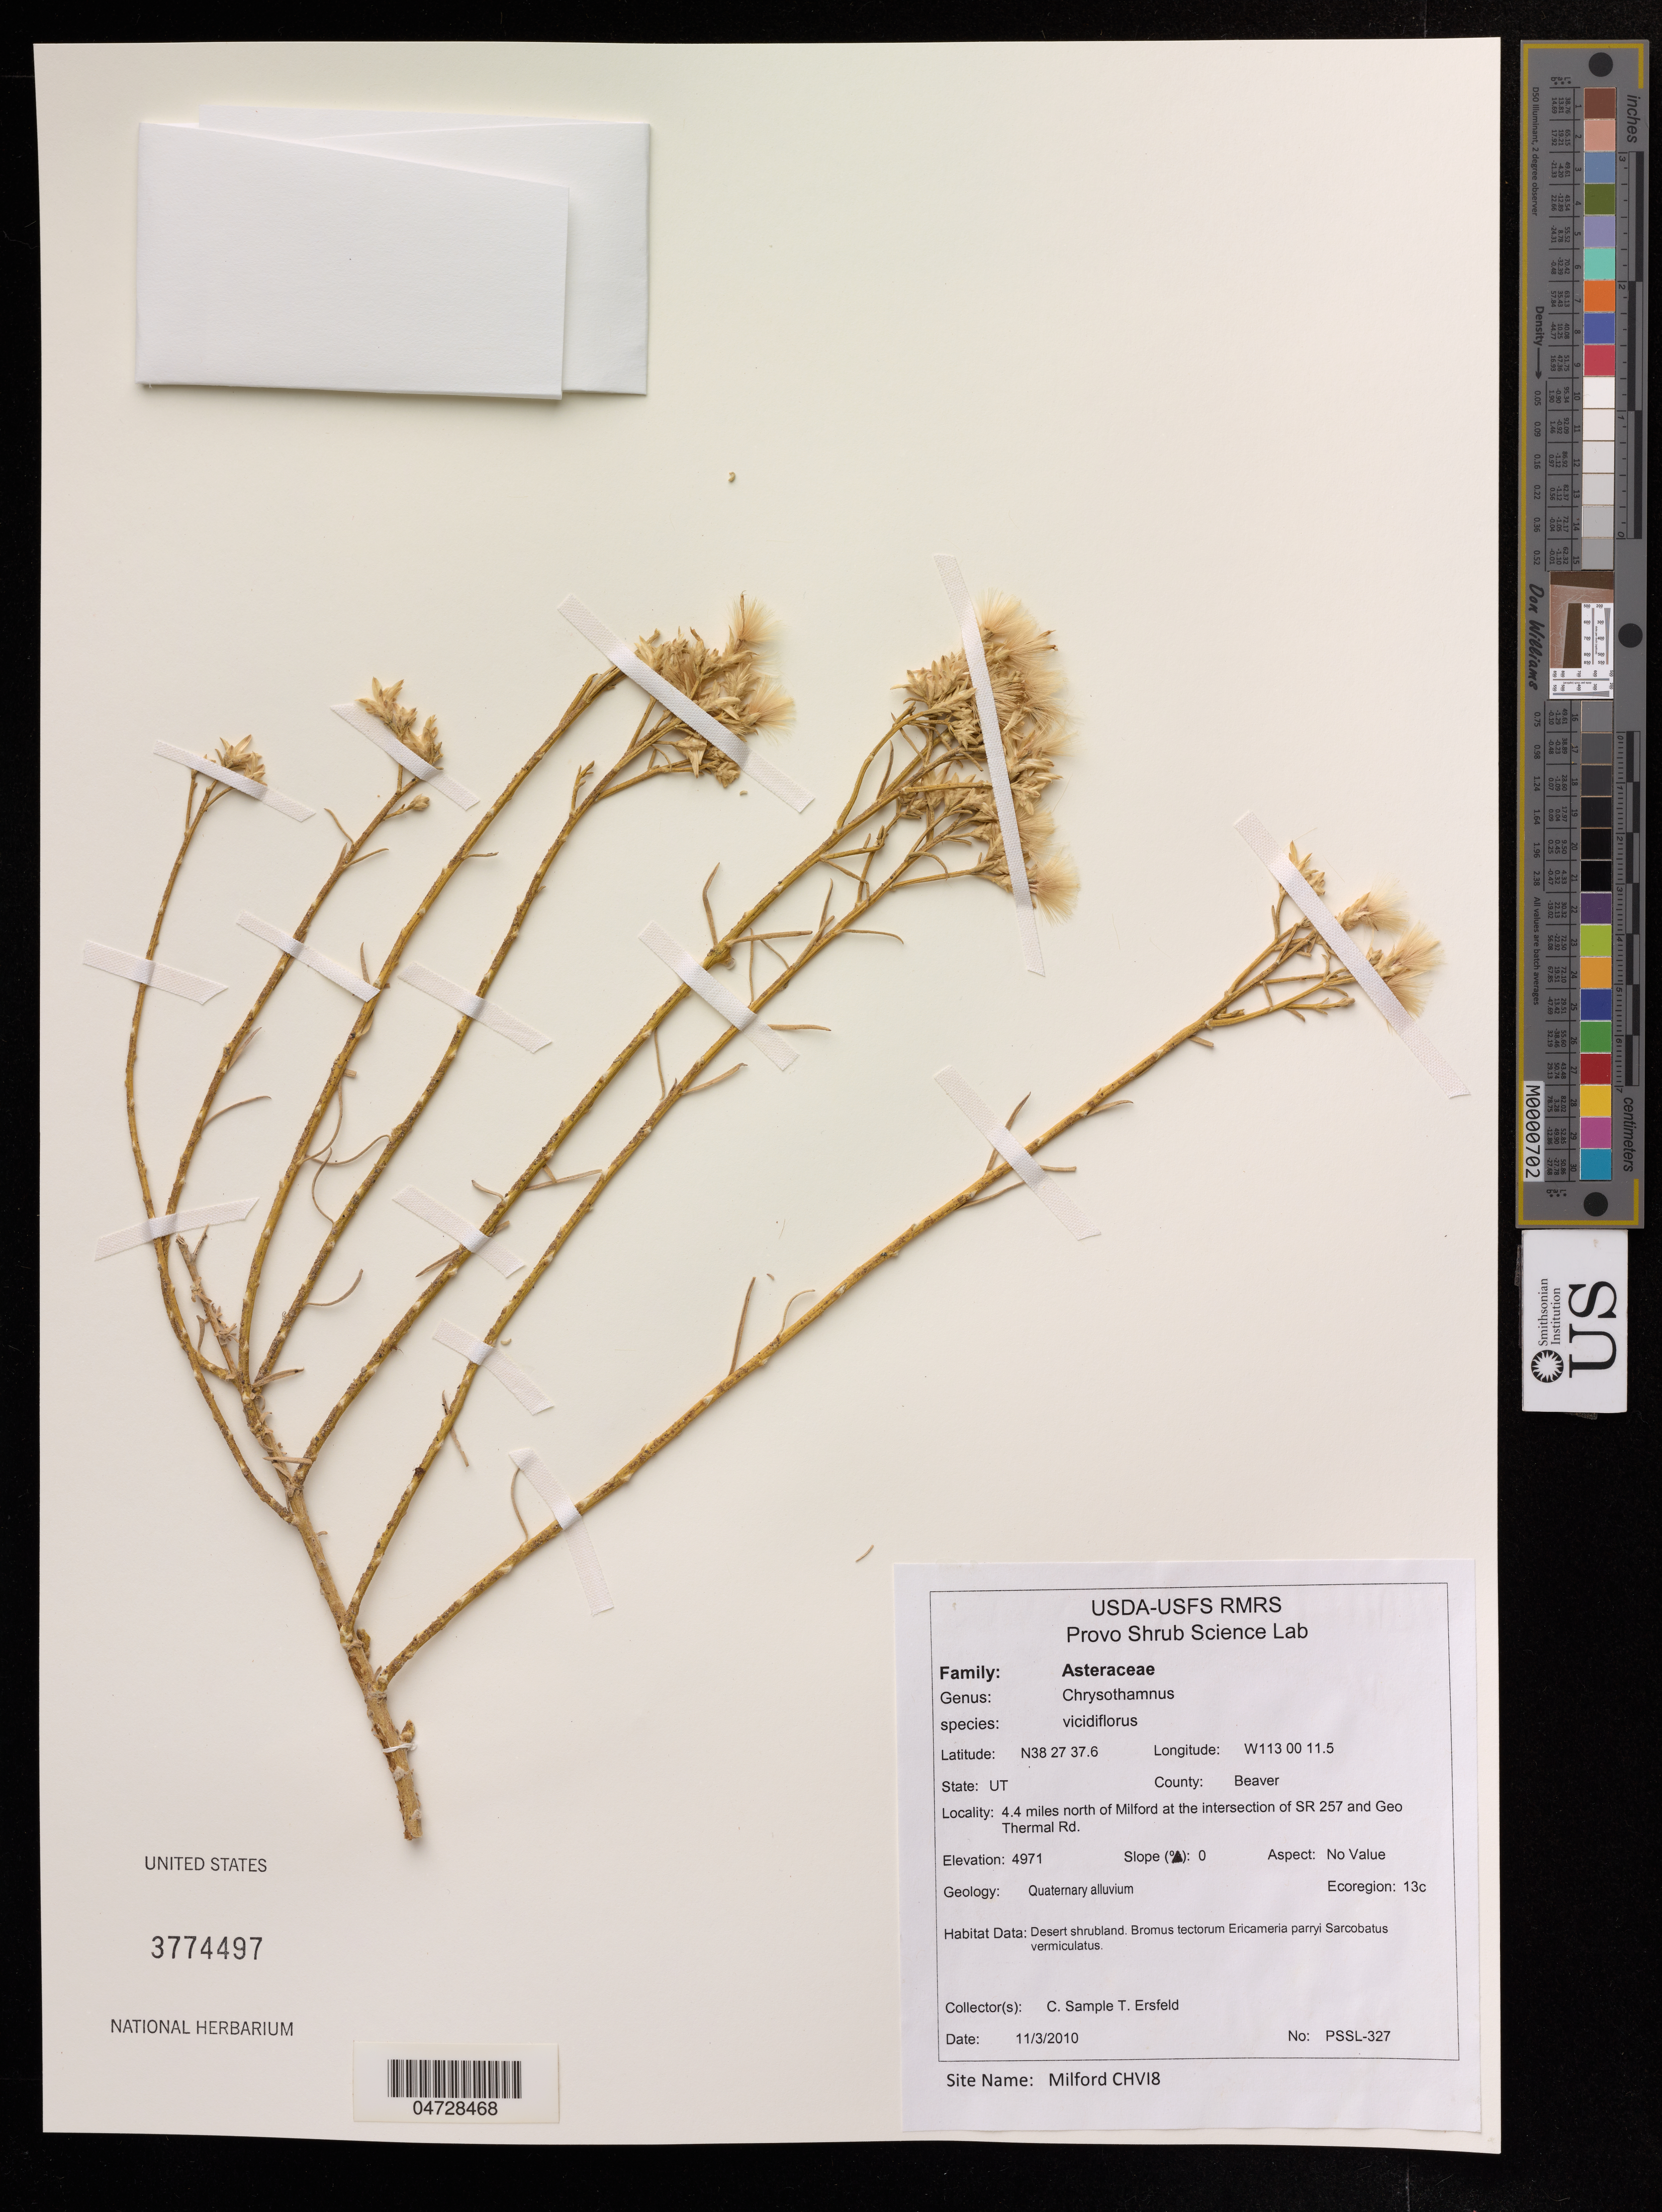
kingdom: Plantae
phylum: Tracheophyta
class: Magnoliopsida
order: Asterales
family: Asteraceae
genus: Chrysothamnus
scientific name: Chrysothamnus viscidiflorus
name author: (Hook.) Nutt.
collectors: C. Sample & T. Ersfeld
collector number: PSSL-327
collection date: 2010-11-03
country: United States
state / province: Utah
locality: County: Beaver, 4.4 miles north of Milford at the intersection of SR 257 and Geo Thermal Rd.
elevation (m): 1515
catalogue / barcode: US 3774497